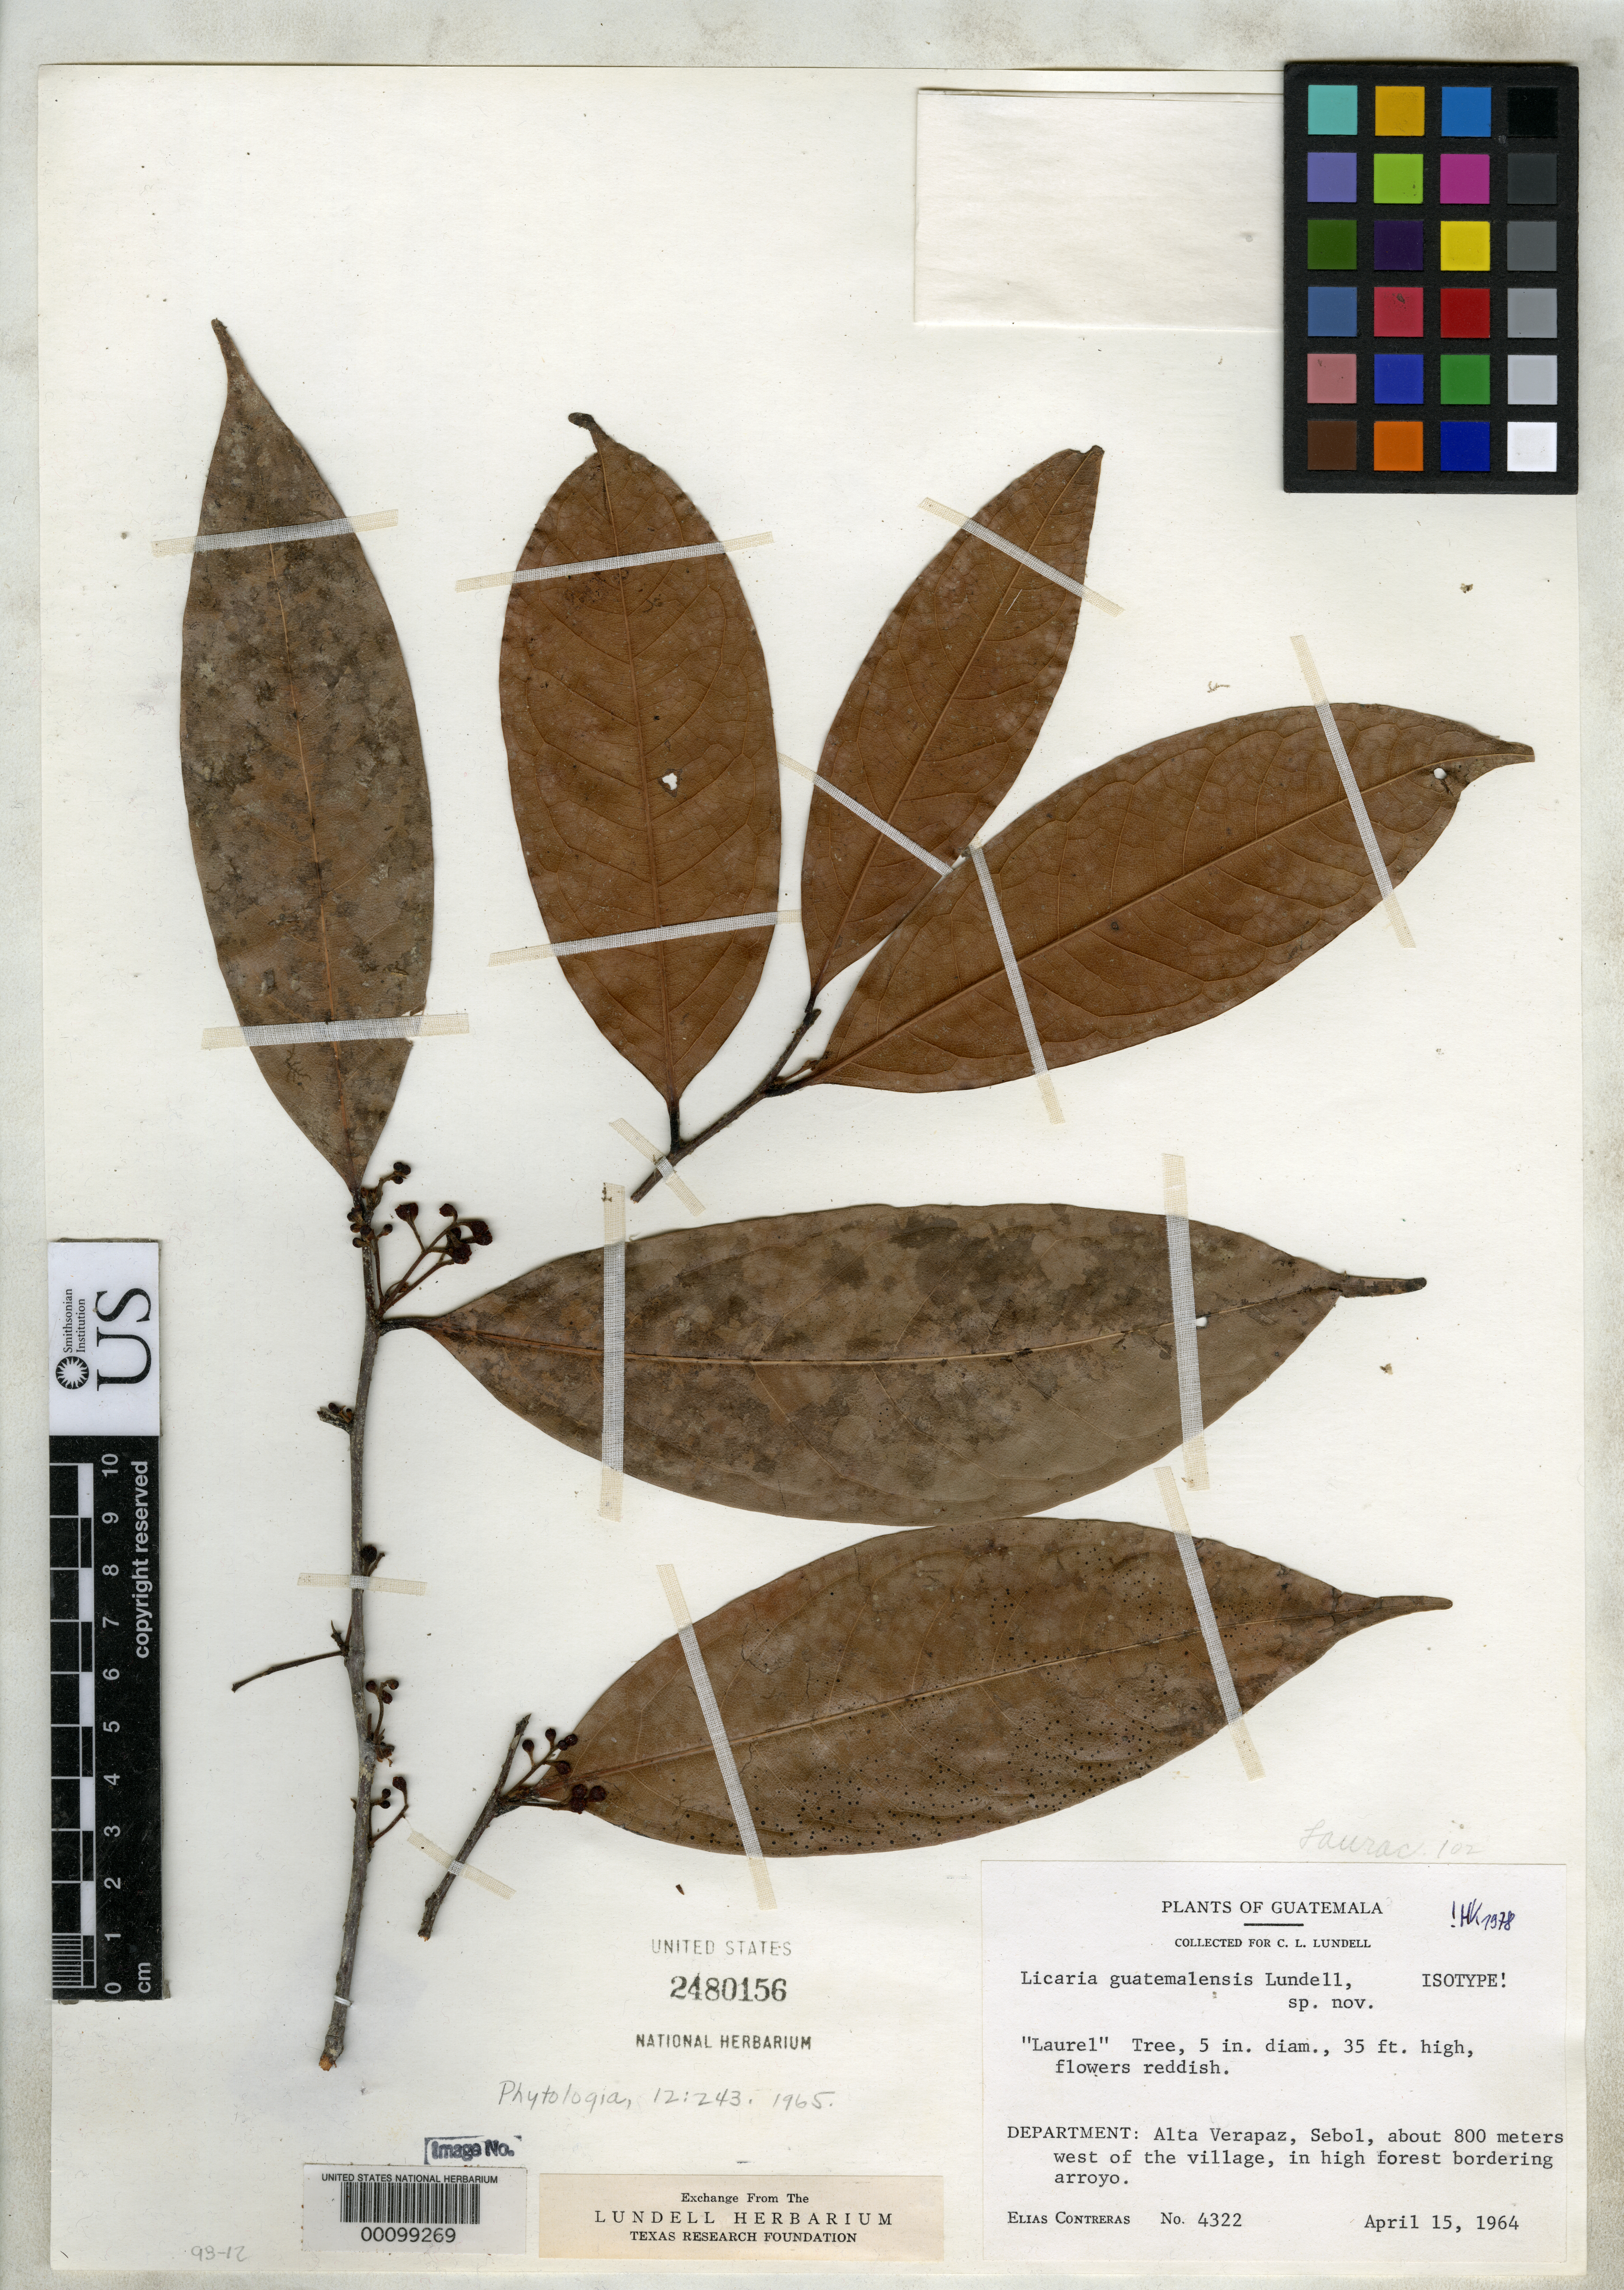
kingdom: Plantae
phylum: Tracheophyta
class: Magnoliopsida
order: Laurales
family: Lauraceae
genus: Licaria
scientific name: Licaria guatemalensis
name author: Lundell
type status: Isotype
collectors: E. Contreras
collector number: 4322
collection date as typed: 15 Apr 1964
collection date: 1964-04-15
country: Guatemala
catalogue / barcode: US 2480156